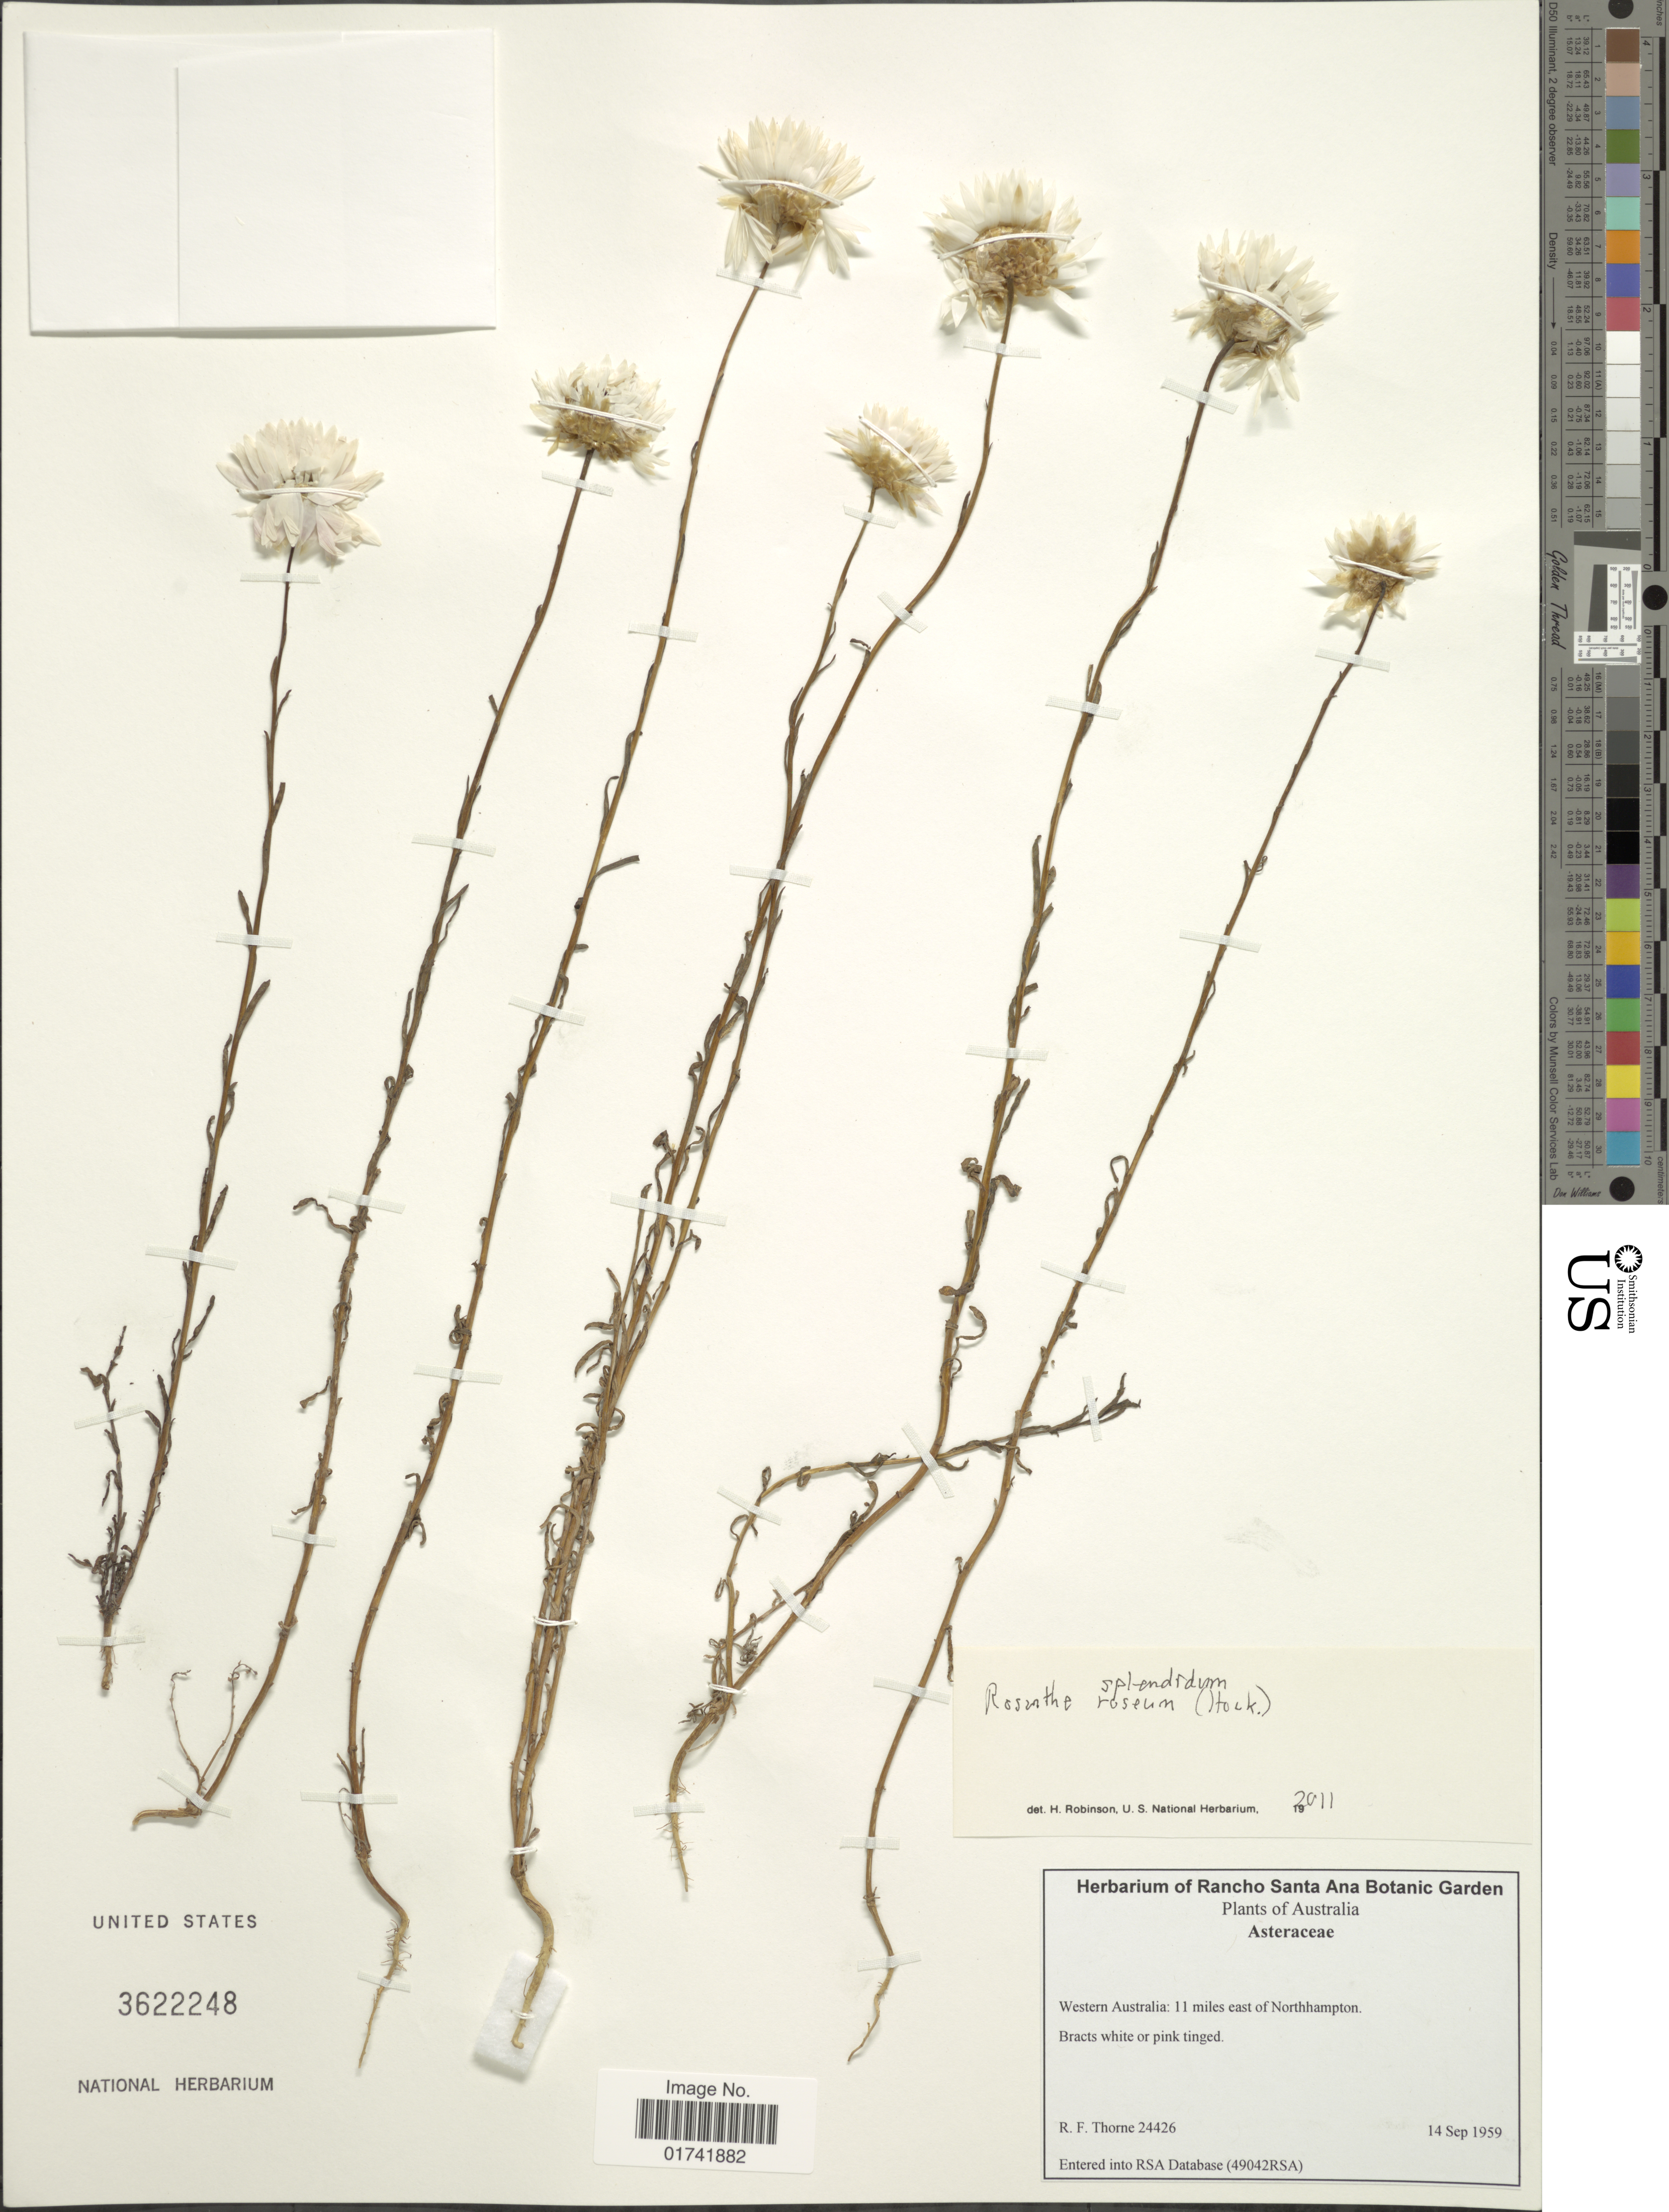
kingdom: Plantae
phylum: Tracheophyta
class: Magnoliopsida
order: Asterales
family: Asteraceae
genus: Rhodanthe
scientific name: Rhodanthe chlorocephala subsp. splendida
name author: (Hemsl.) Paul G. Wilson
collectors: R. F. Thorne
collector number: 24426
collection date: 1959-09-14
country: Australia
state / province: Western Australia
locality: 11 miles east of Northhampton.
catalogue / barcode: US 3622248